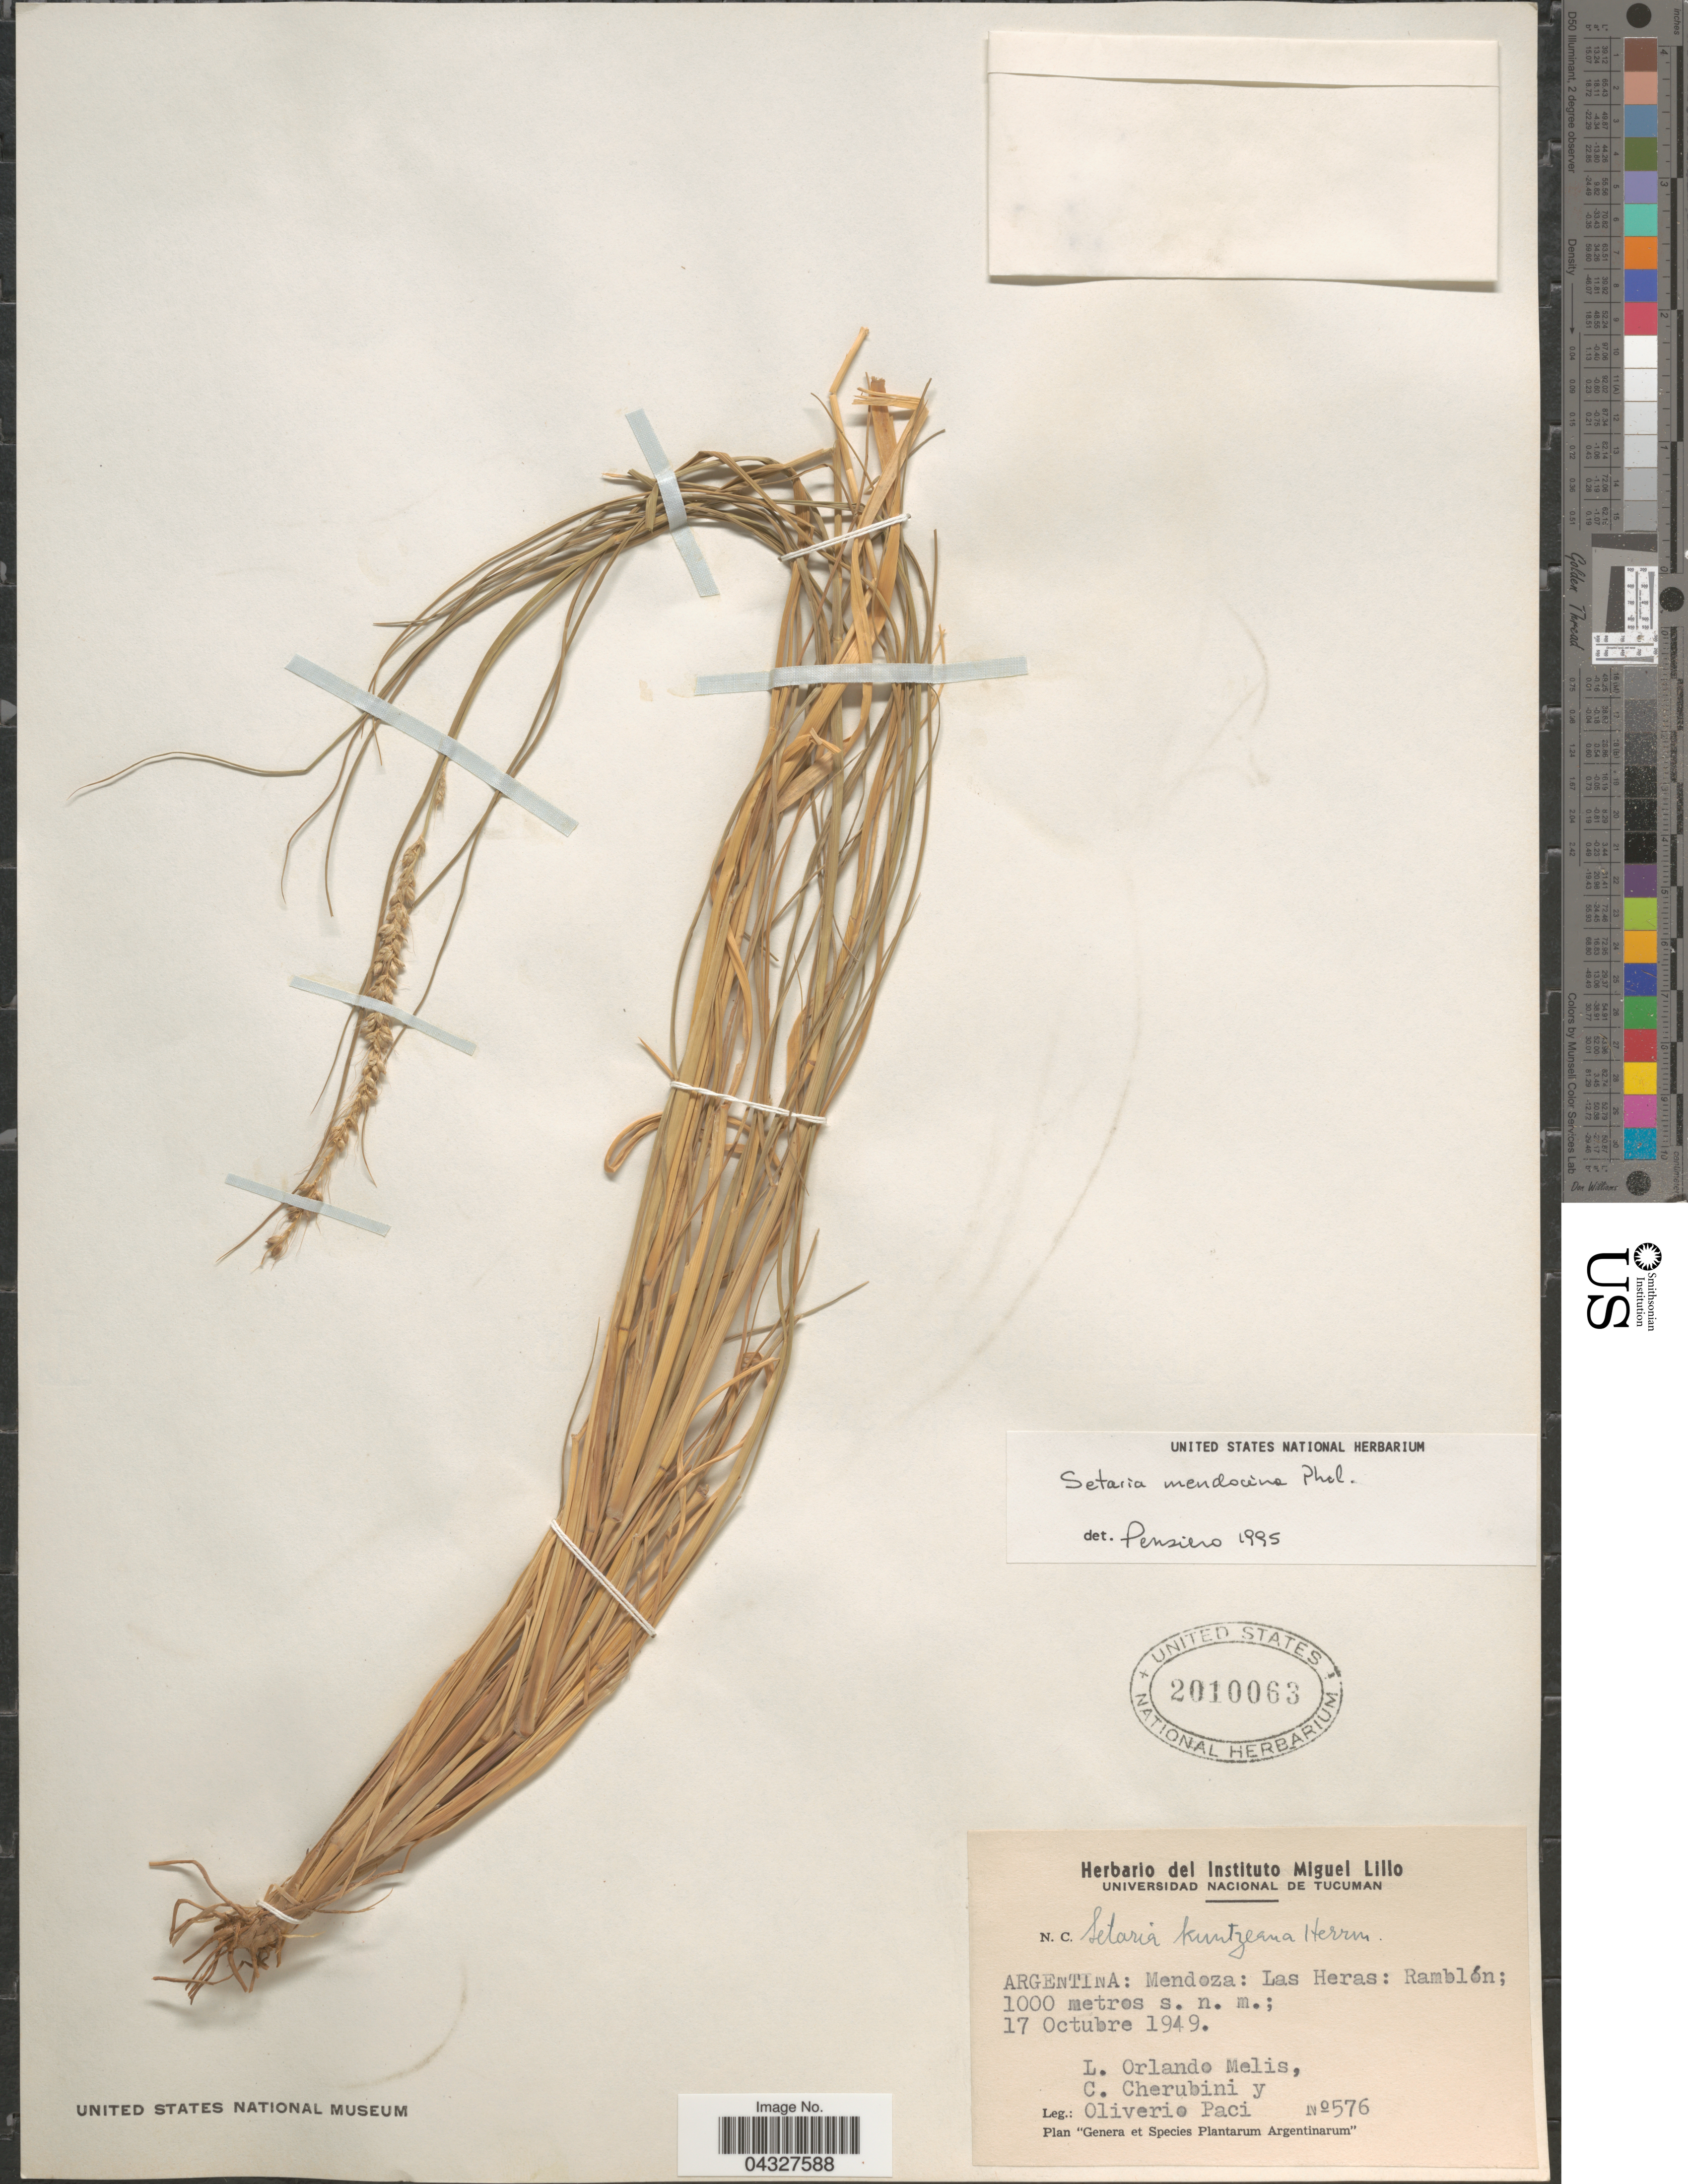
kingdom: Plantae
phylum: Tracheophyta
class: Liliopsida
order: Poales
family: Poaceae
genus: Setaria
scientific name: Setaria mendocina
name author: Phil.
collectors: L. Orlando Melis, C. Cherubini & O. Paci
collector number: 576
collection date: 1949-10-17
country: Argentina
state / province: Mendoza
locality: Las Heras: Ramblón.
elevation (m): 1000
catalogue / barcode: US 2010063